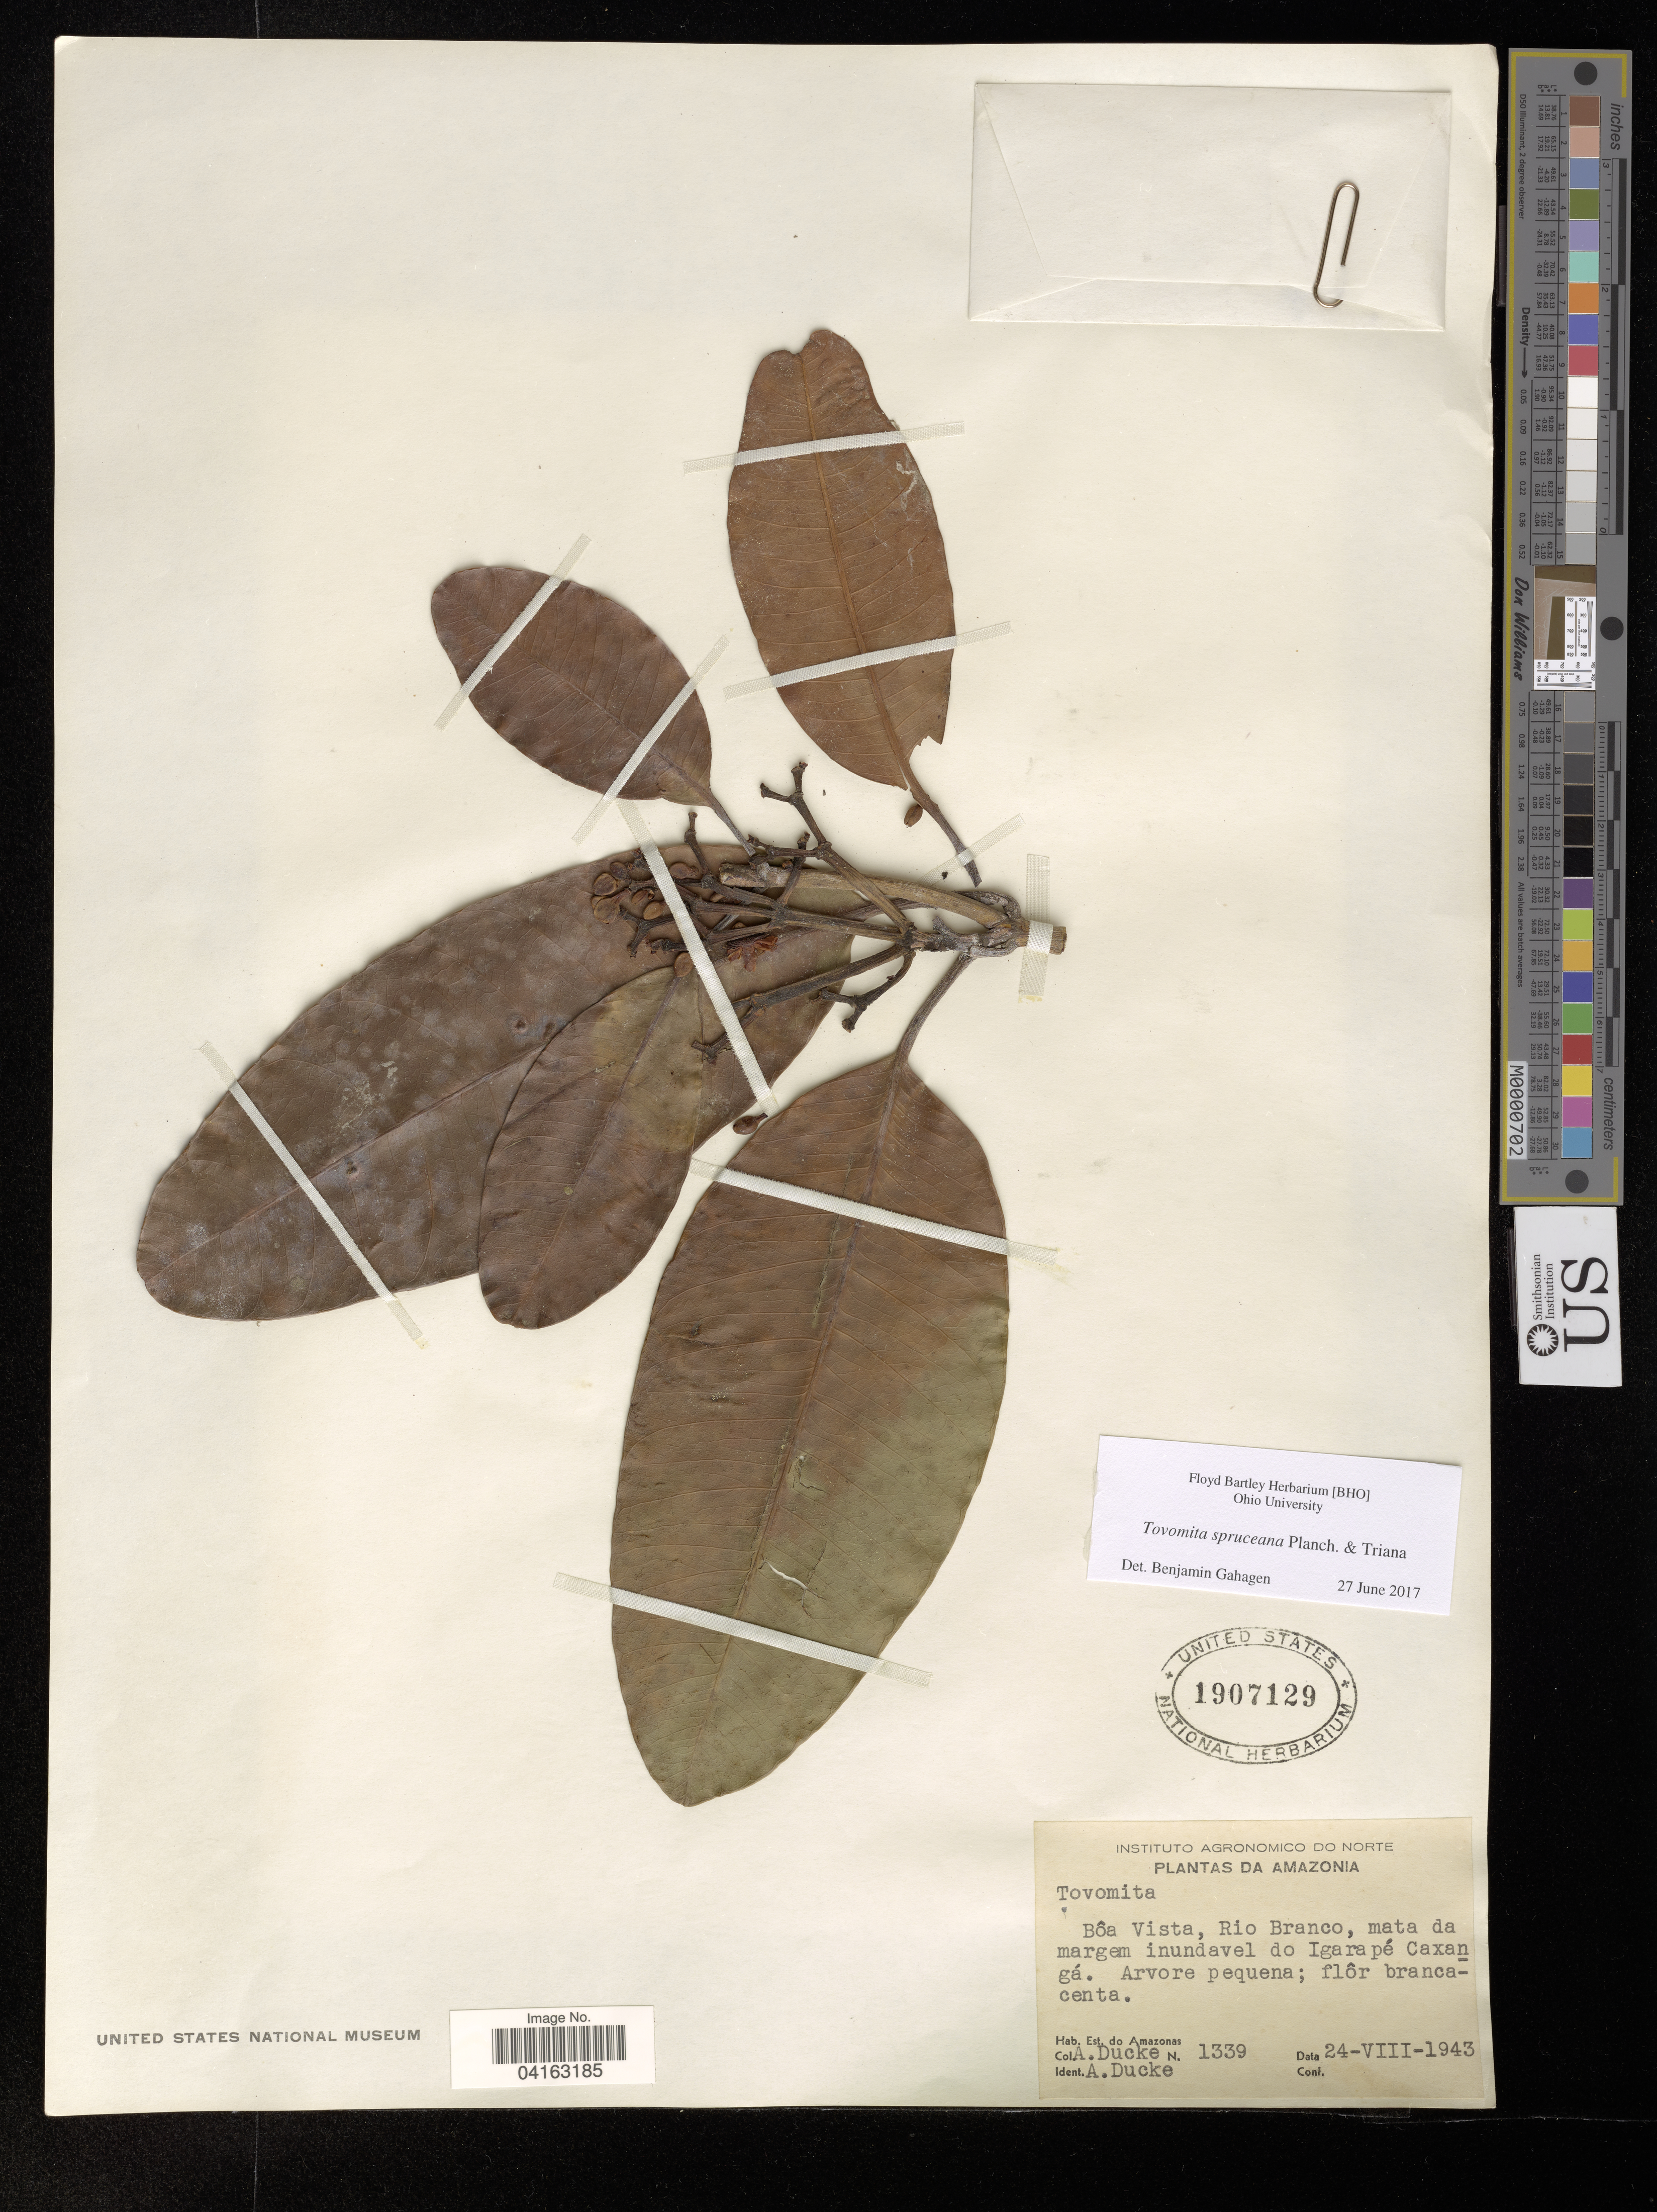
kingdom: Plantae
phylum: Tracheophyta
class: Magnoliopsida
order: Malpighiales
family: Clusiaceae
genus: Tovomita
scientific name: Tovomita spruceana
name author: Planch. & Triana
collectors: A. Ducke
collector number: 1339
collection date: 1943-08-24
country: Brazil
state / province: Amazonas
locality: Bôa Vista, Rio Branco, mata da margem inundavel do Igarapé Caxan gá.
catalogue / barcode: US 1907129